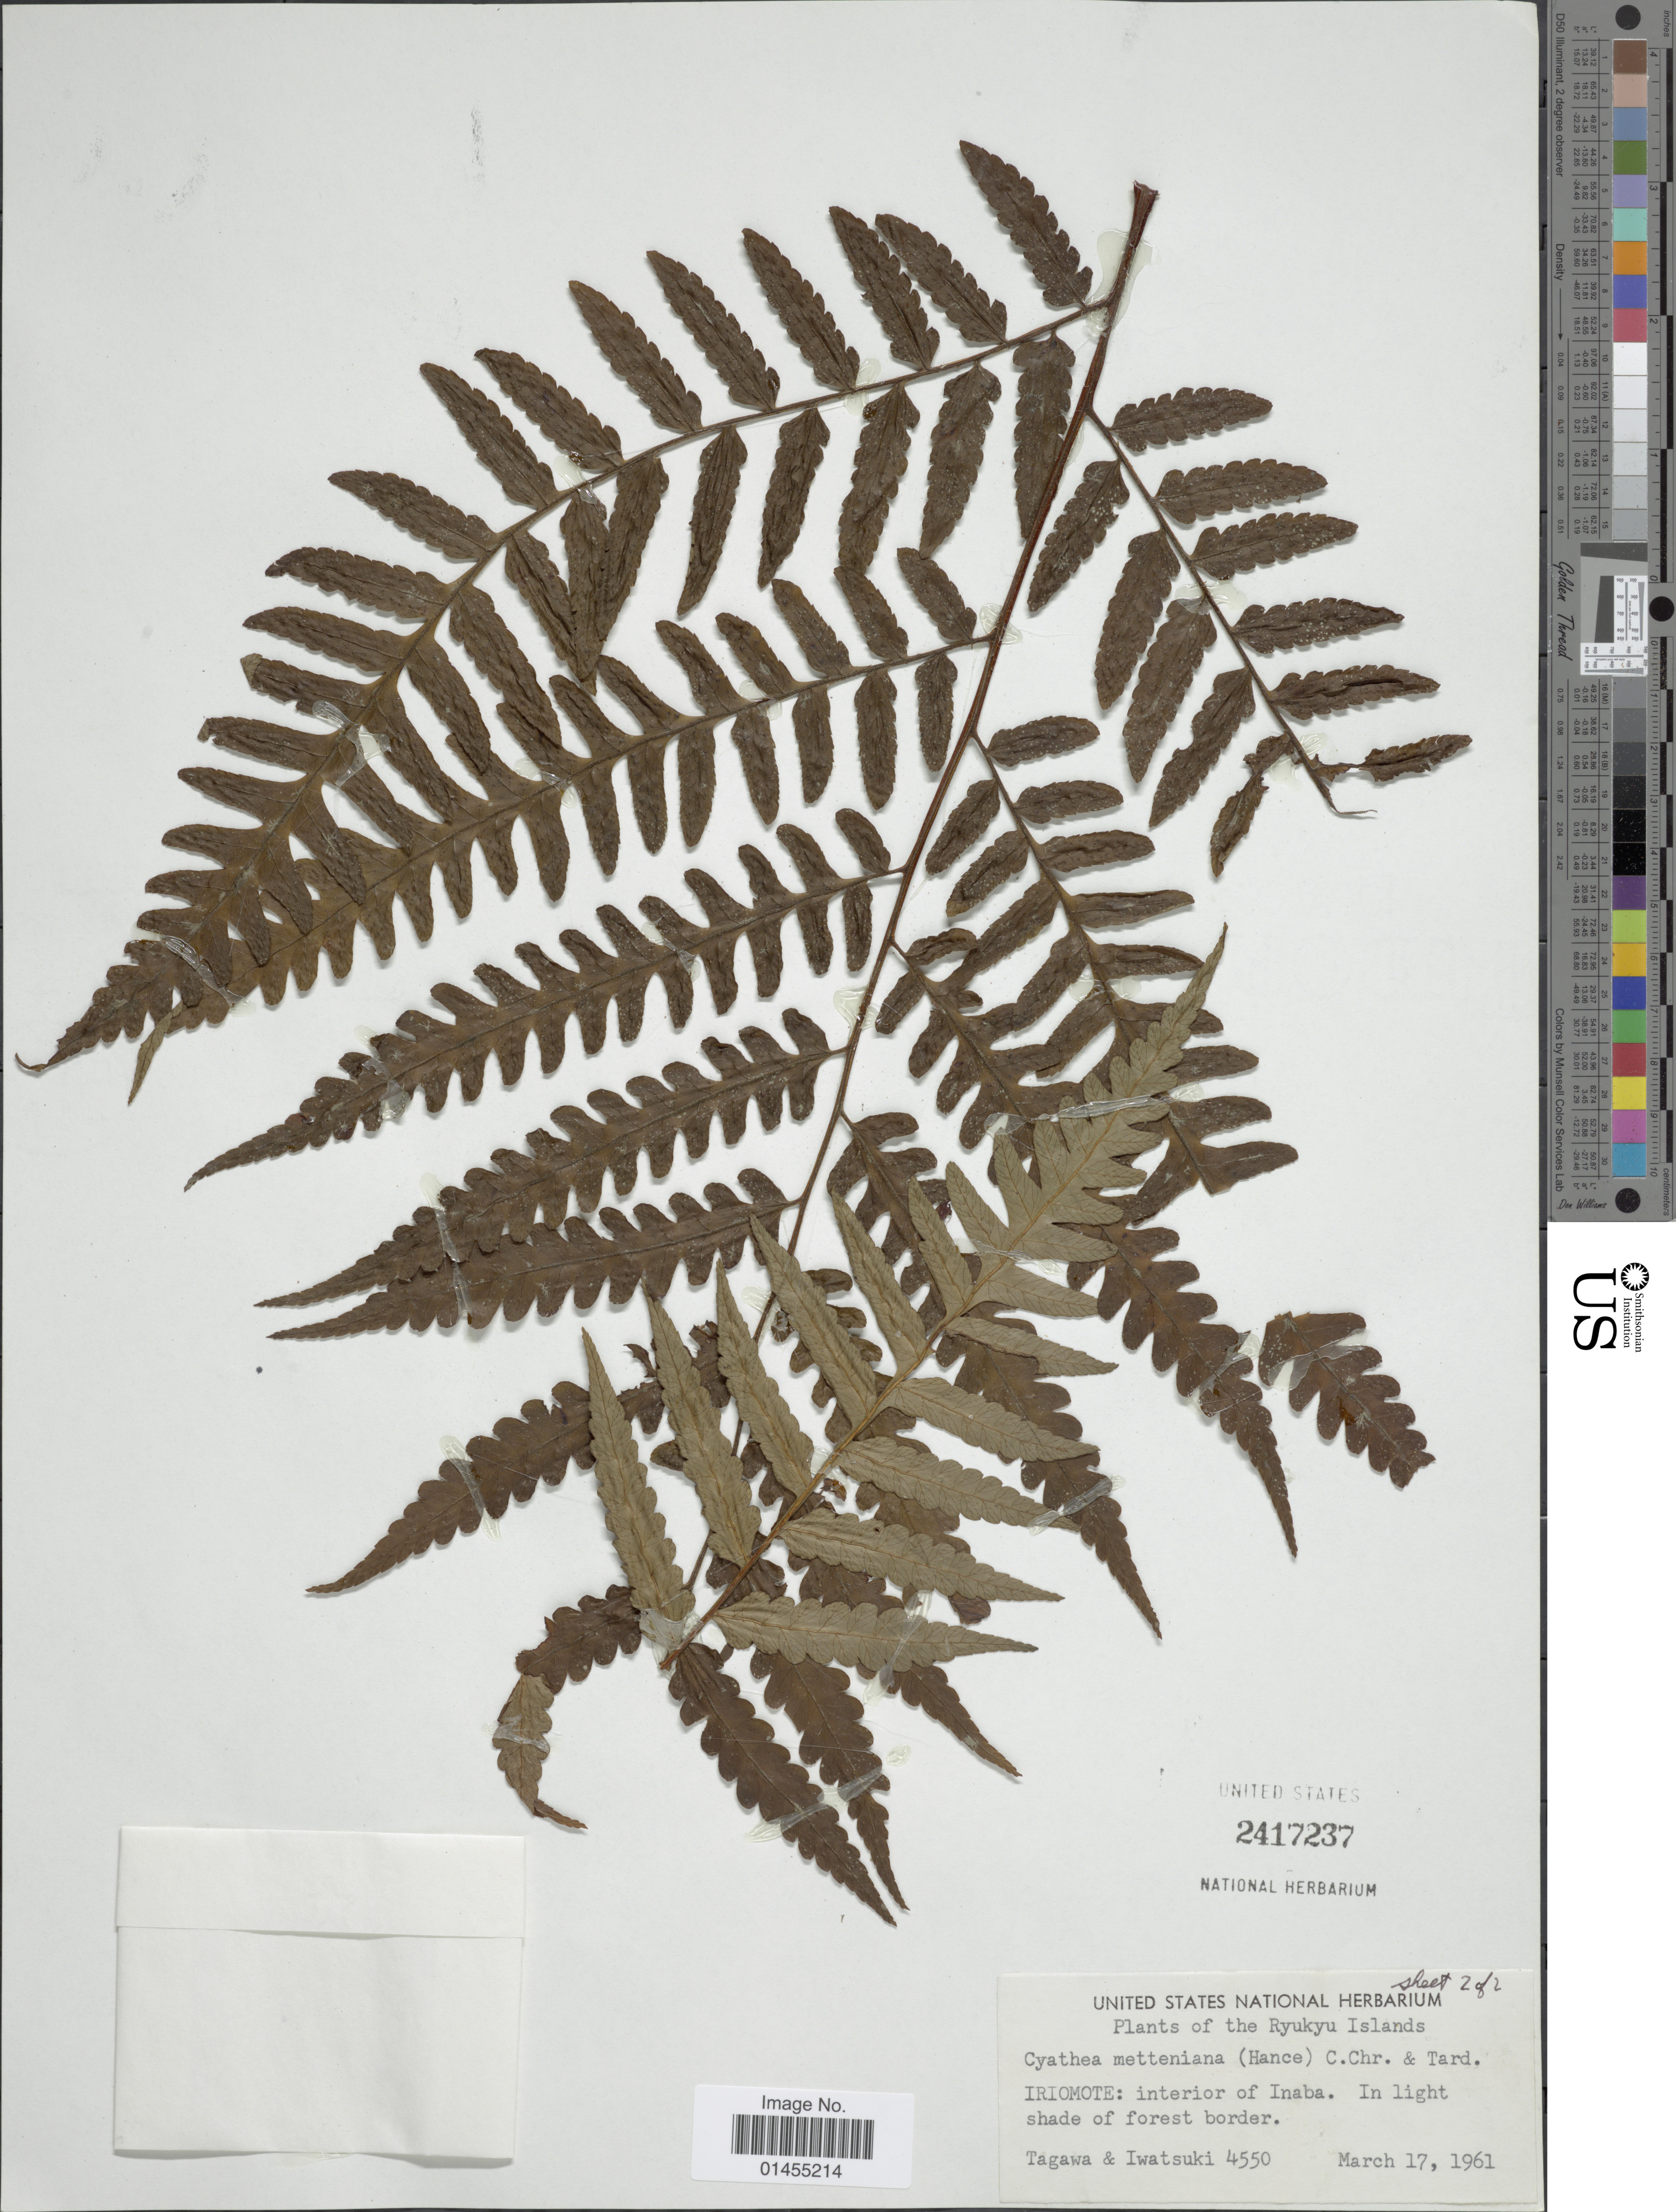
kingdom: Plantae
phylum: Tracheophyta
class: Polypodiopsida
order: Cyatheales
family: Cyatheaceae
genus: Alsophila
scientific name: Alsophila metteniana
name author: Hance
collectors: Tagawa & K. Iwatsuki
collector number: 4550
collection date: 1961-03-17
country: Japan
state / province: Okinawa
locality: The Ryukyu Islands. Iriomote: interior of Inaba. In light shad of forest border.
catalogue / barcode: US 2417237